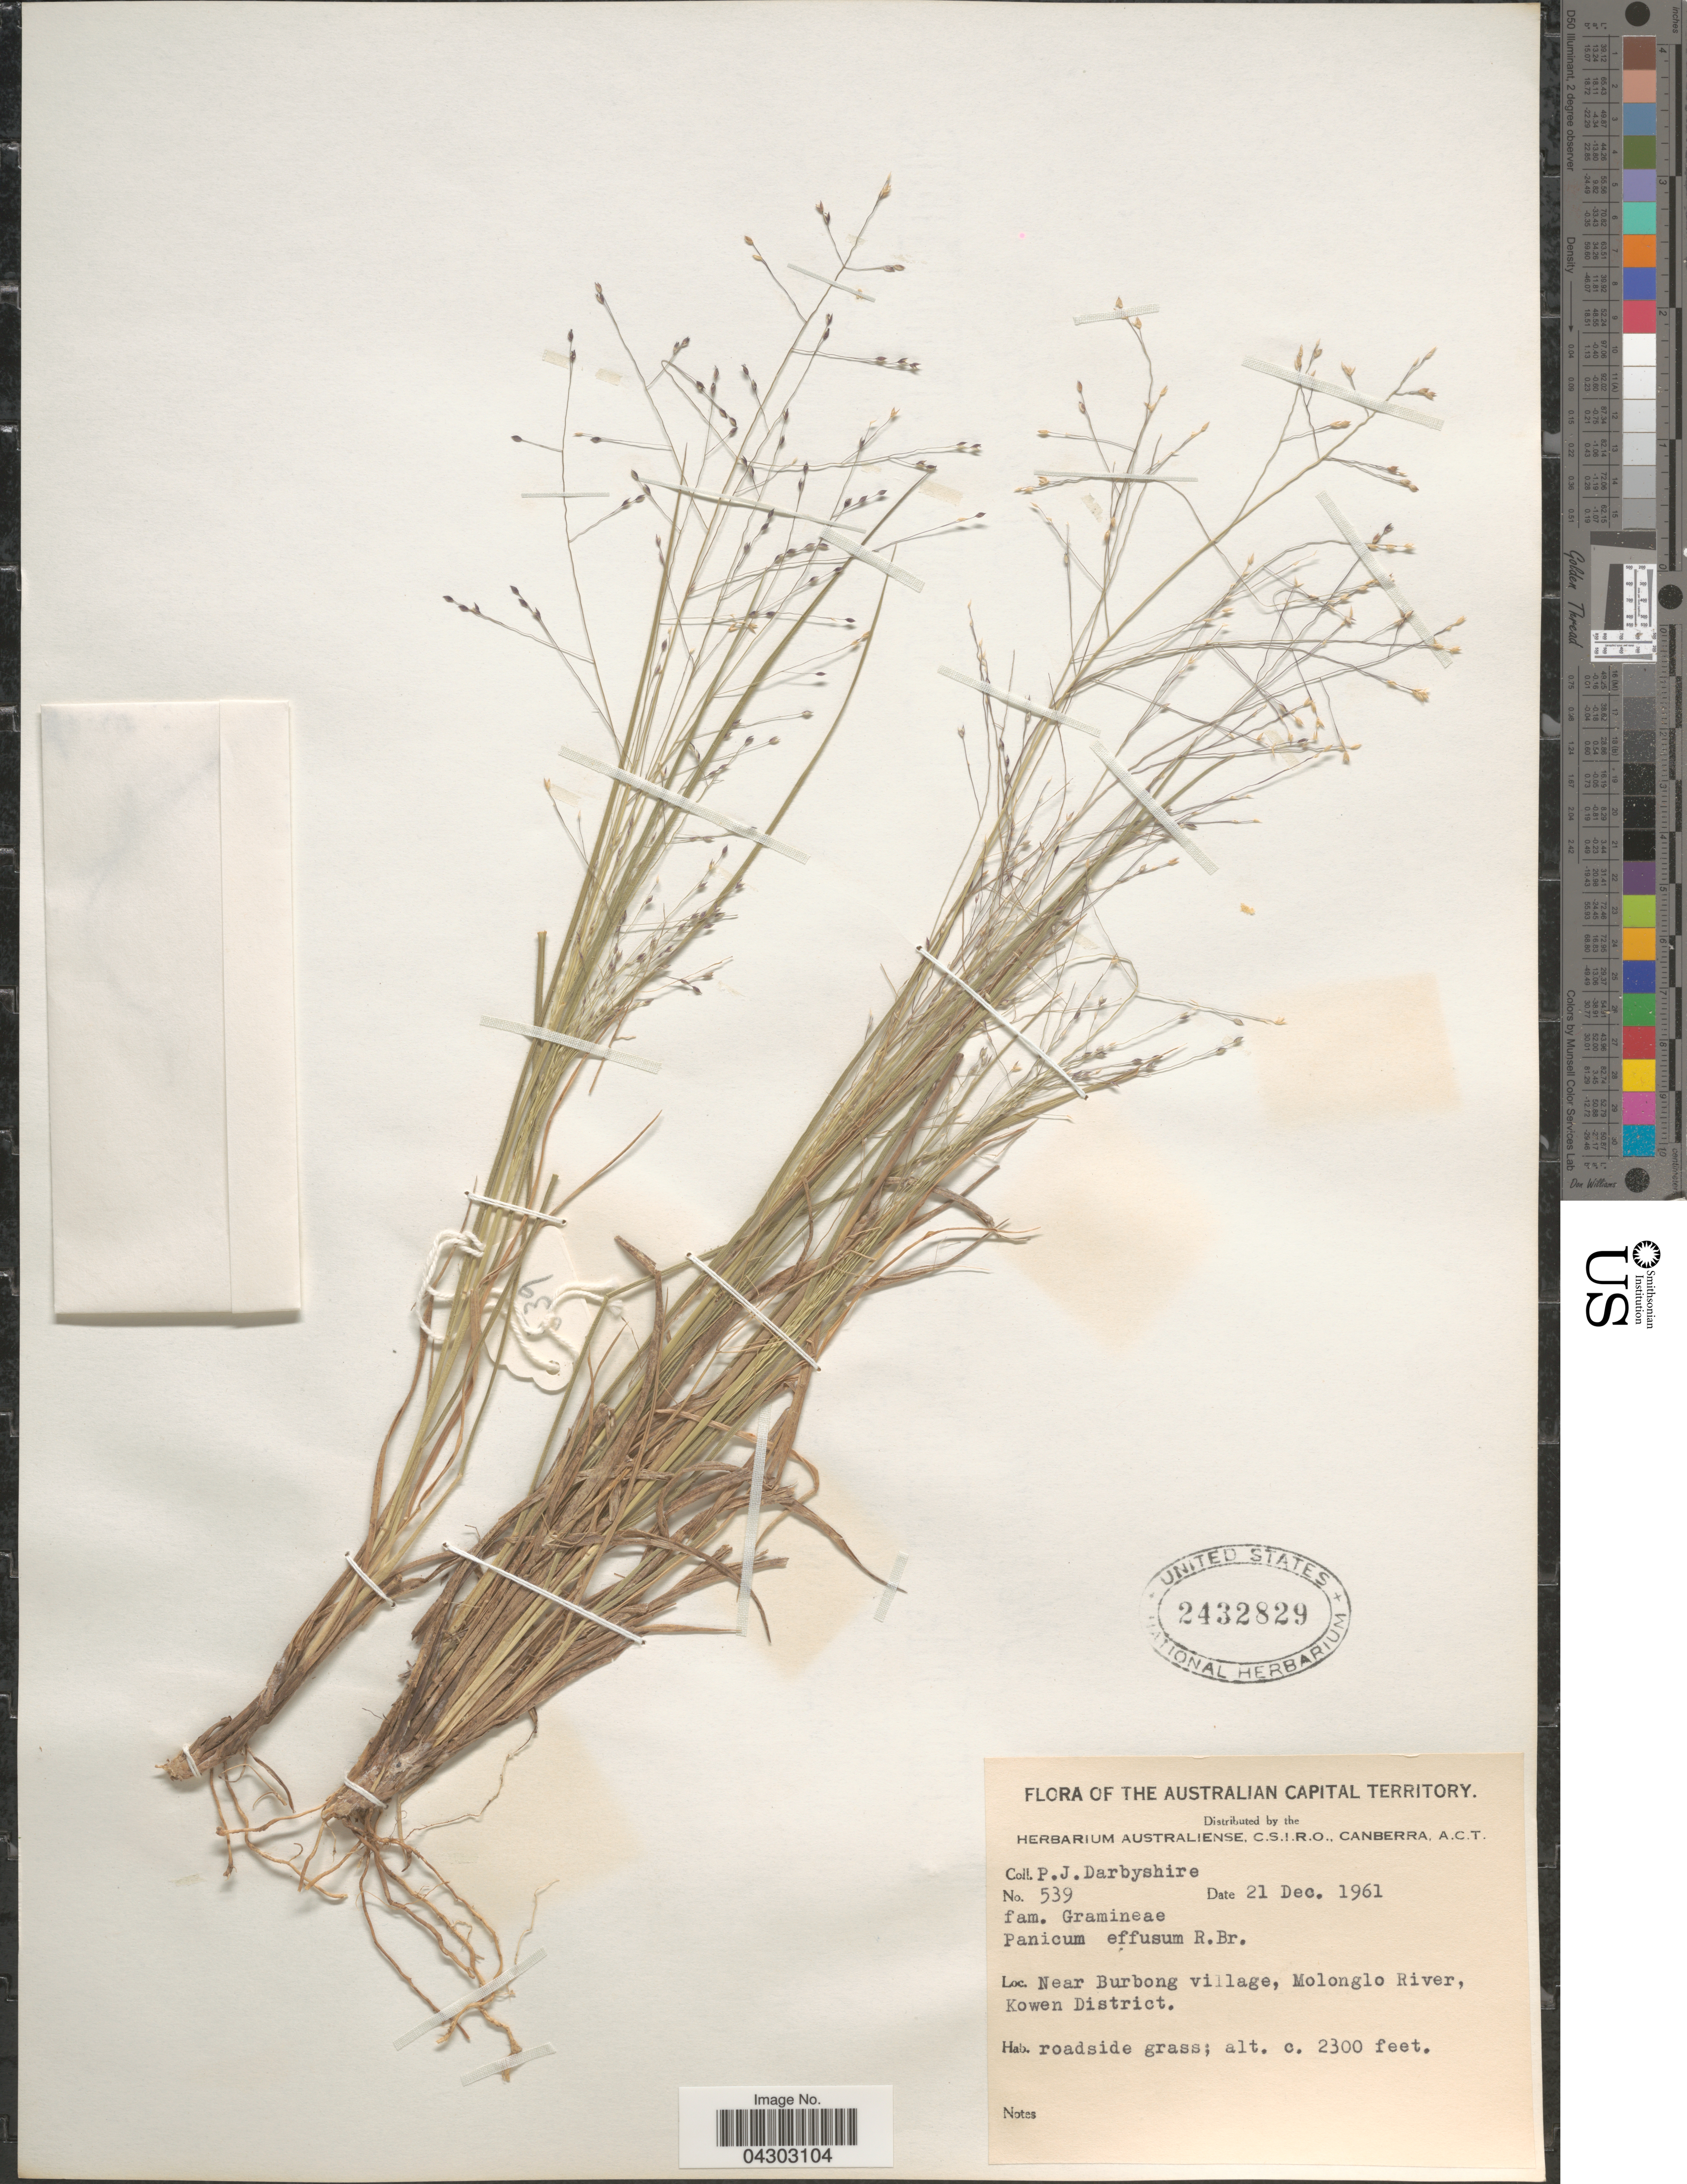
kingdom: Plantae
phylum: Tracheophyta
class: Liliopsida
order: Poales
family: Poaceae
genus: Panicum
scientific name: Panicum effusum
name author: R. Br.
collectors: P. Darbyshire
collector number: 539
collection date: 1961-12-21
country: Australia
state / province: New South Wales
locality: The Australian Capital Territory. Near Burbong village, Molonglo River, Kowen District.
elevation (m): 701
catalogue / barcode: US 2432829